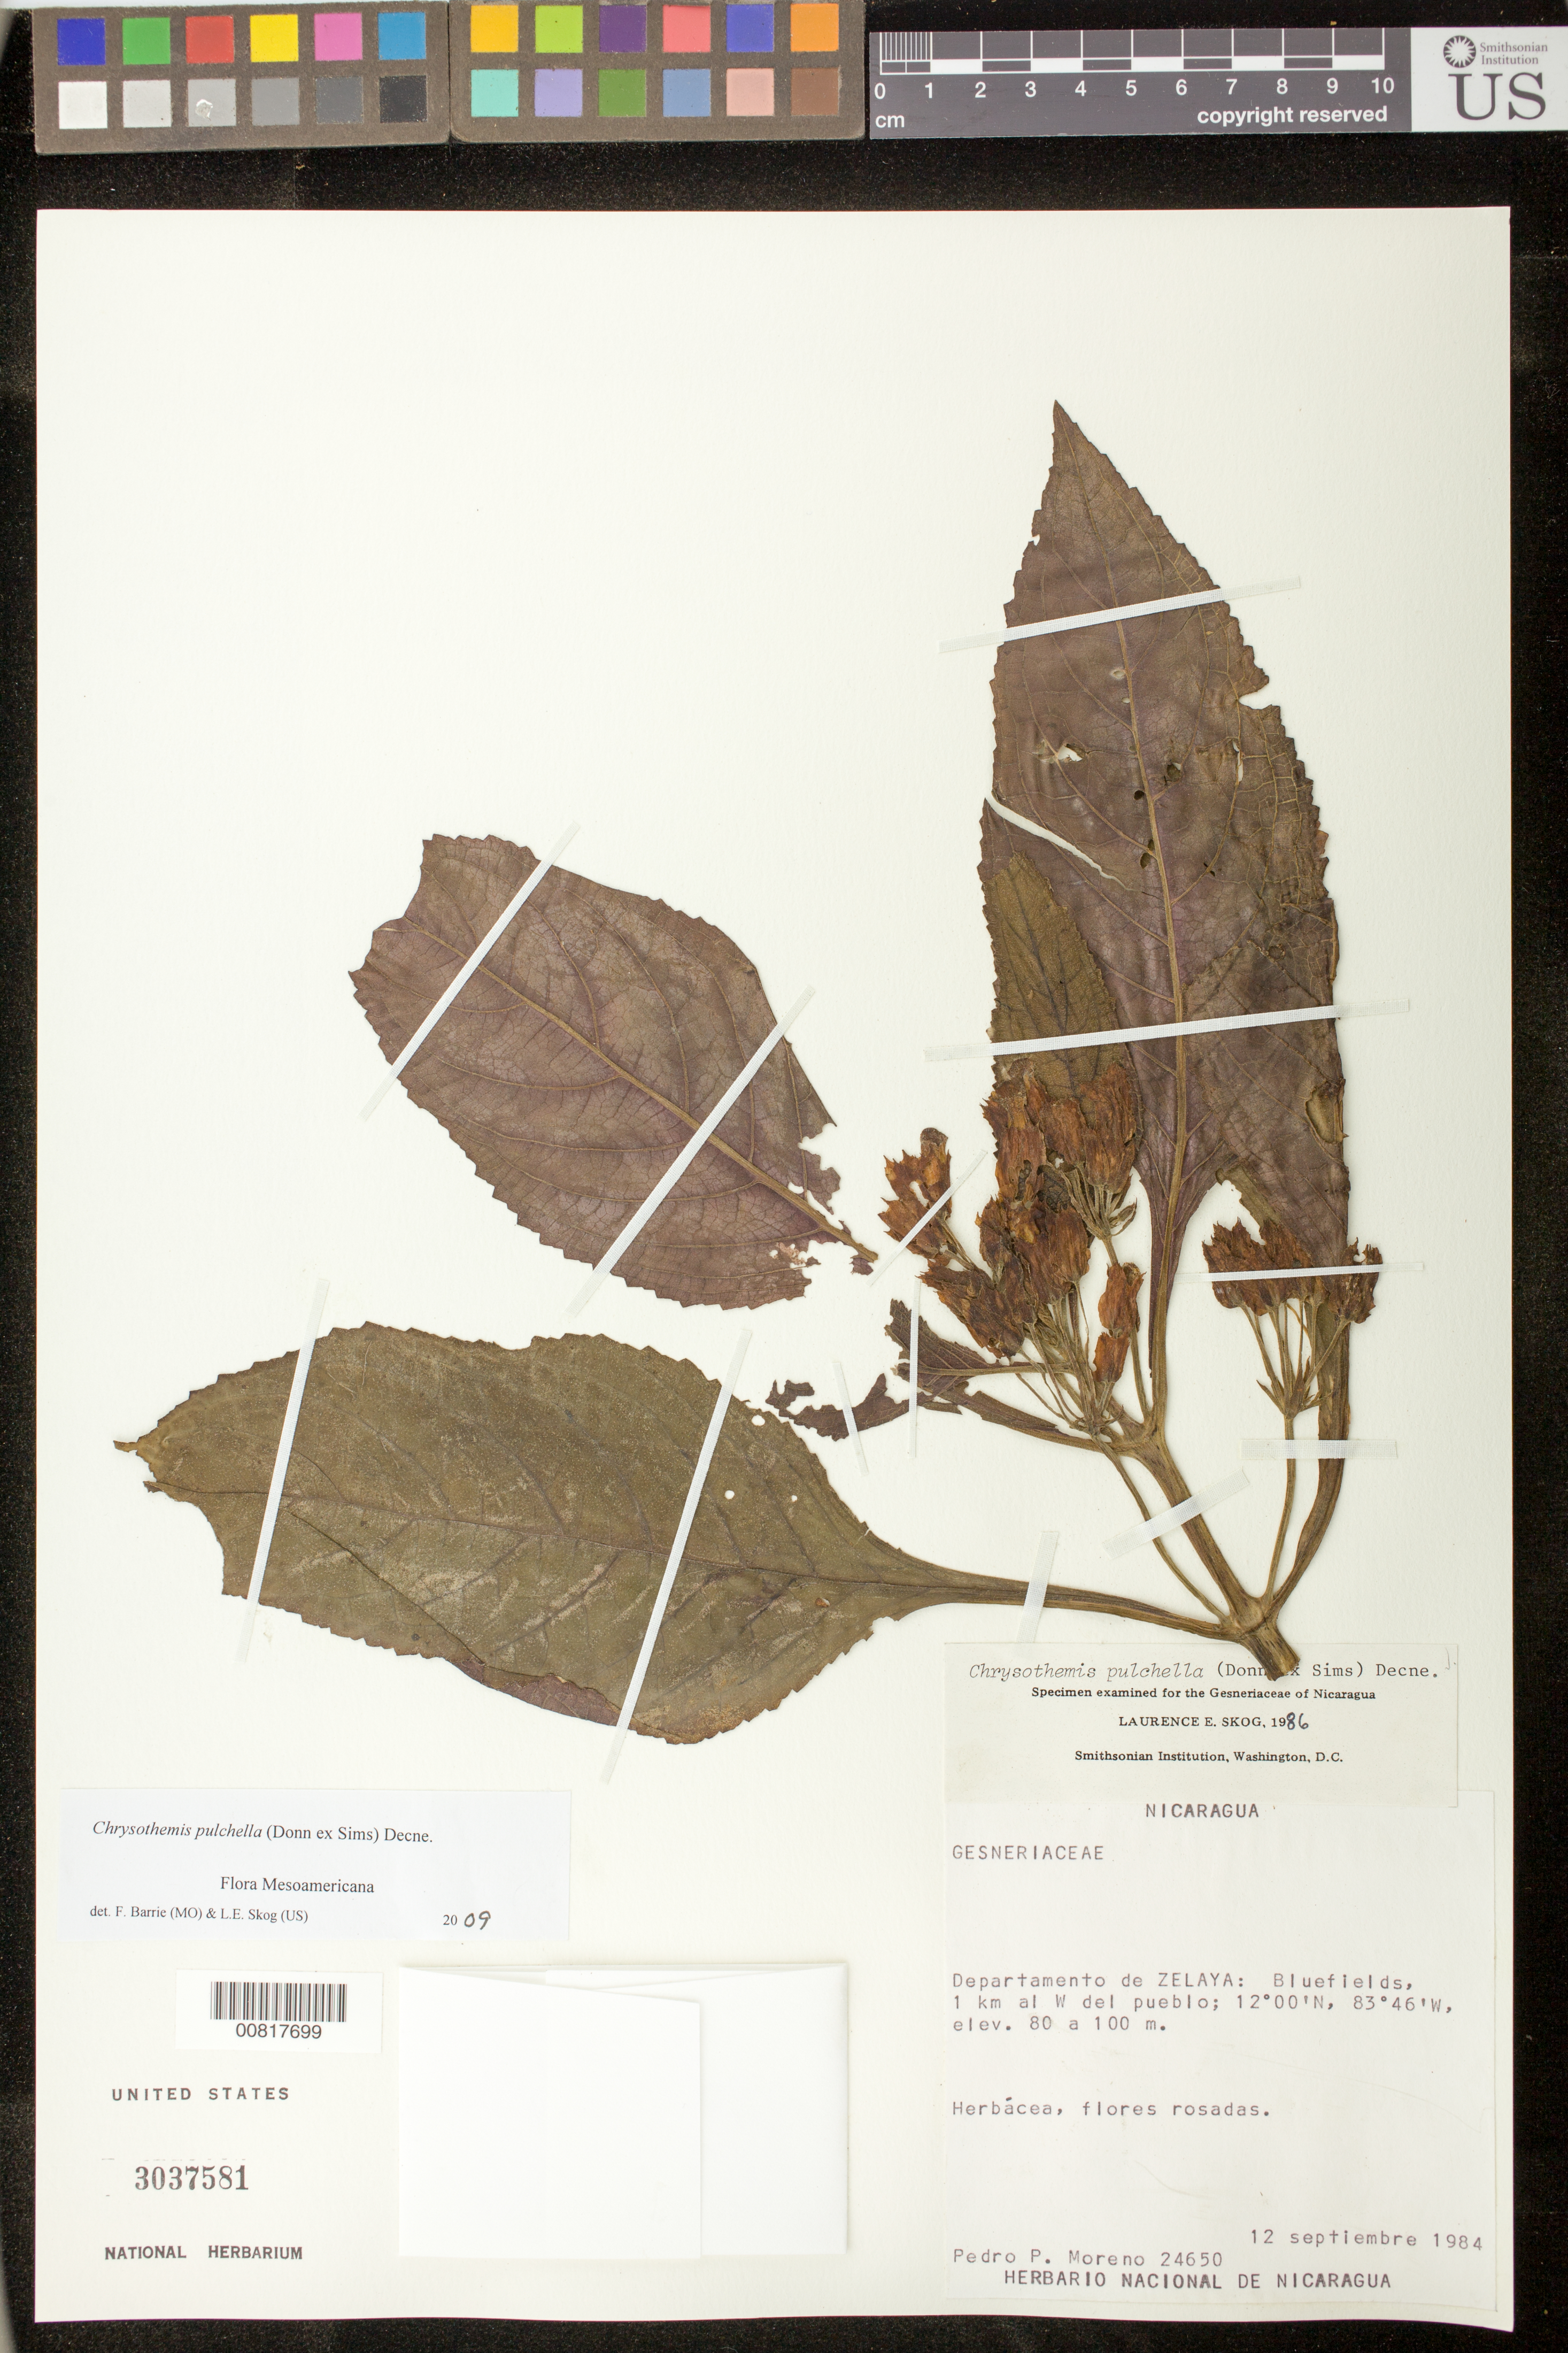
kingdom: Plantae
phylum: Tracheophyta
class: Magnoliopsida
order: Lamiales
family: Gesneriaceae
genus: Chrysothemis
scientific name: Chrysothemis pulchella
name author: (Donn ex Sims) Decne.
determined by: Skog, Laurence E.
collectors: P. Moreno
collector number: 24650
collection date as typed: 12 Sep 1984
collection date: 1984-09-12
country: Nicaragua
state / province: Atlántico Sur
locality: Blufields, 1 km al W del pueblo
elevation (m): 80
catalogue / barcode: US 3037581